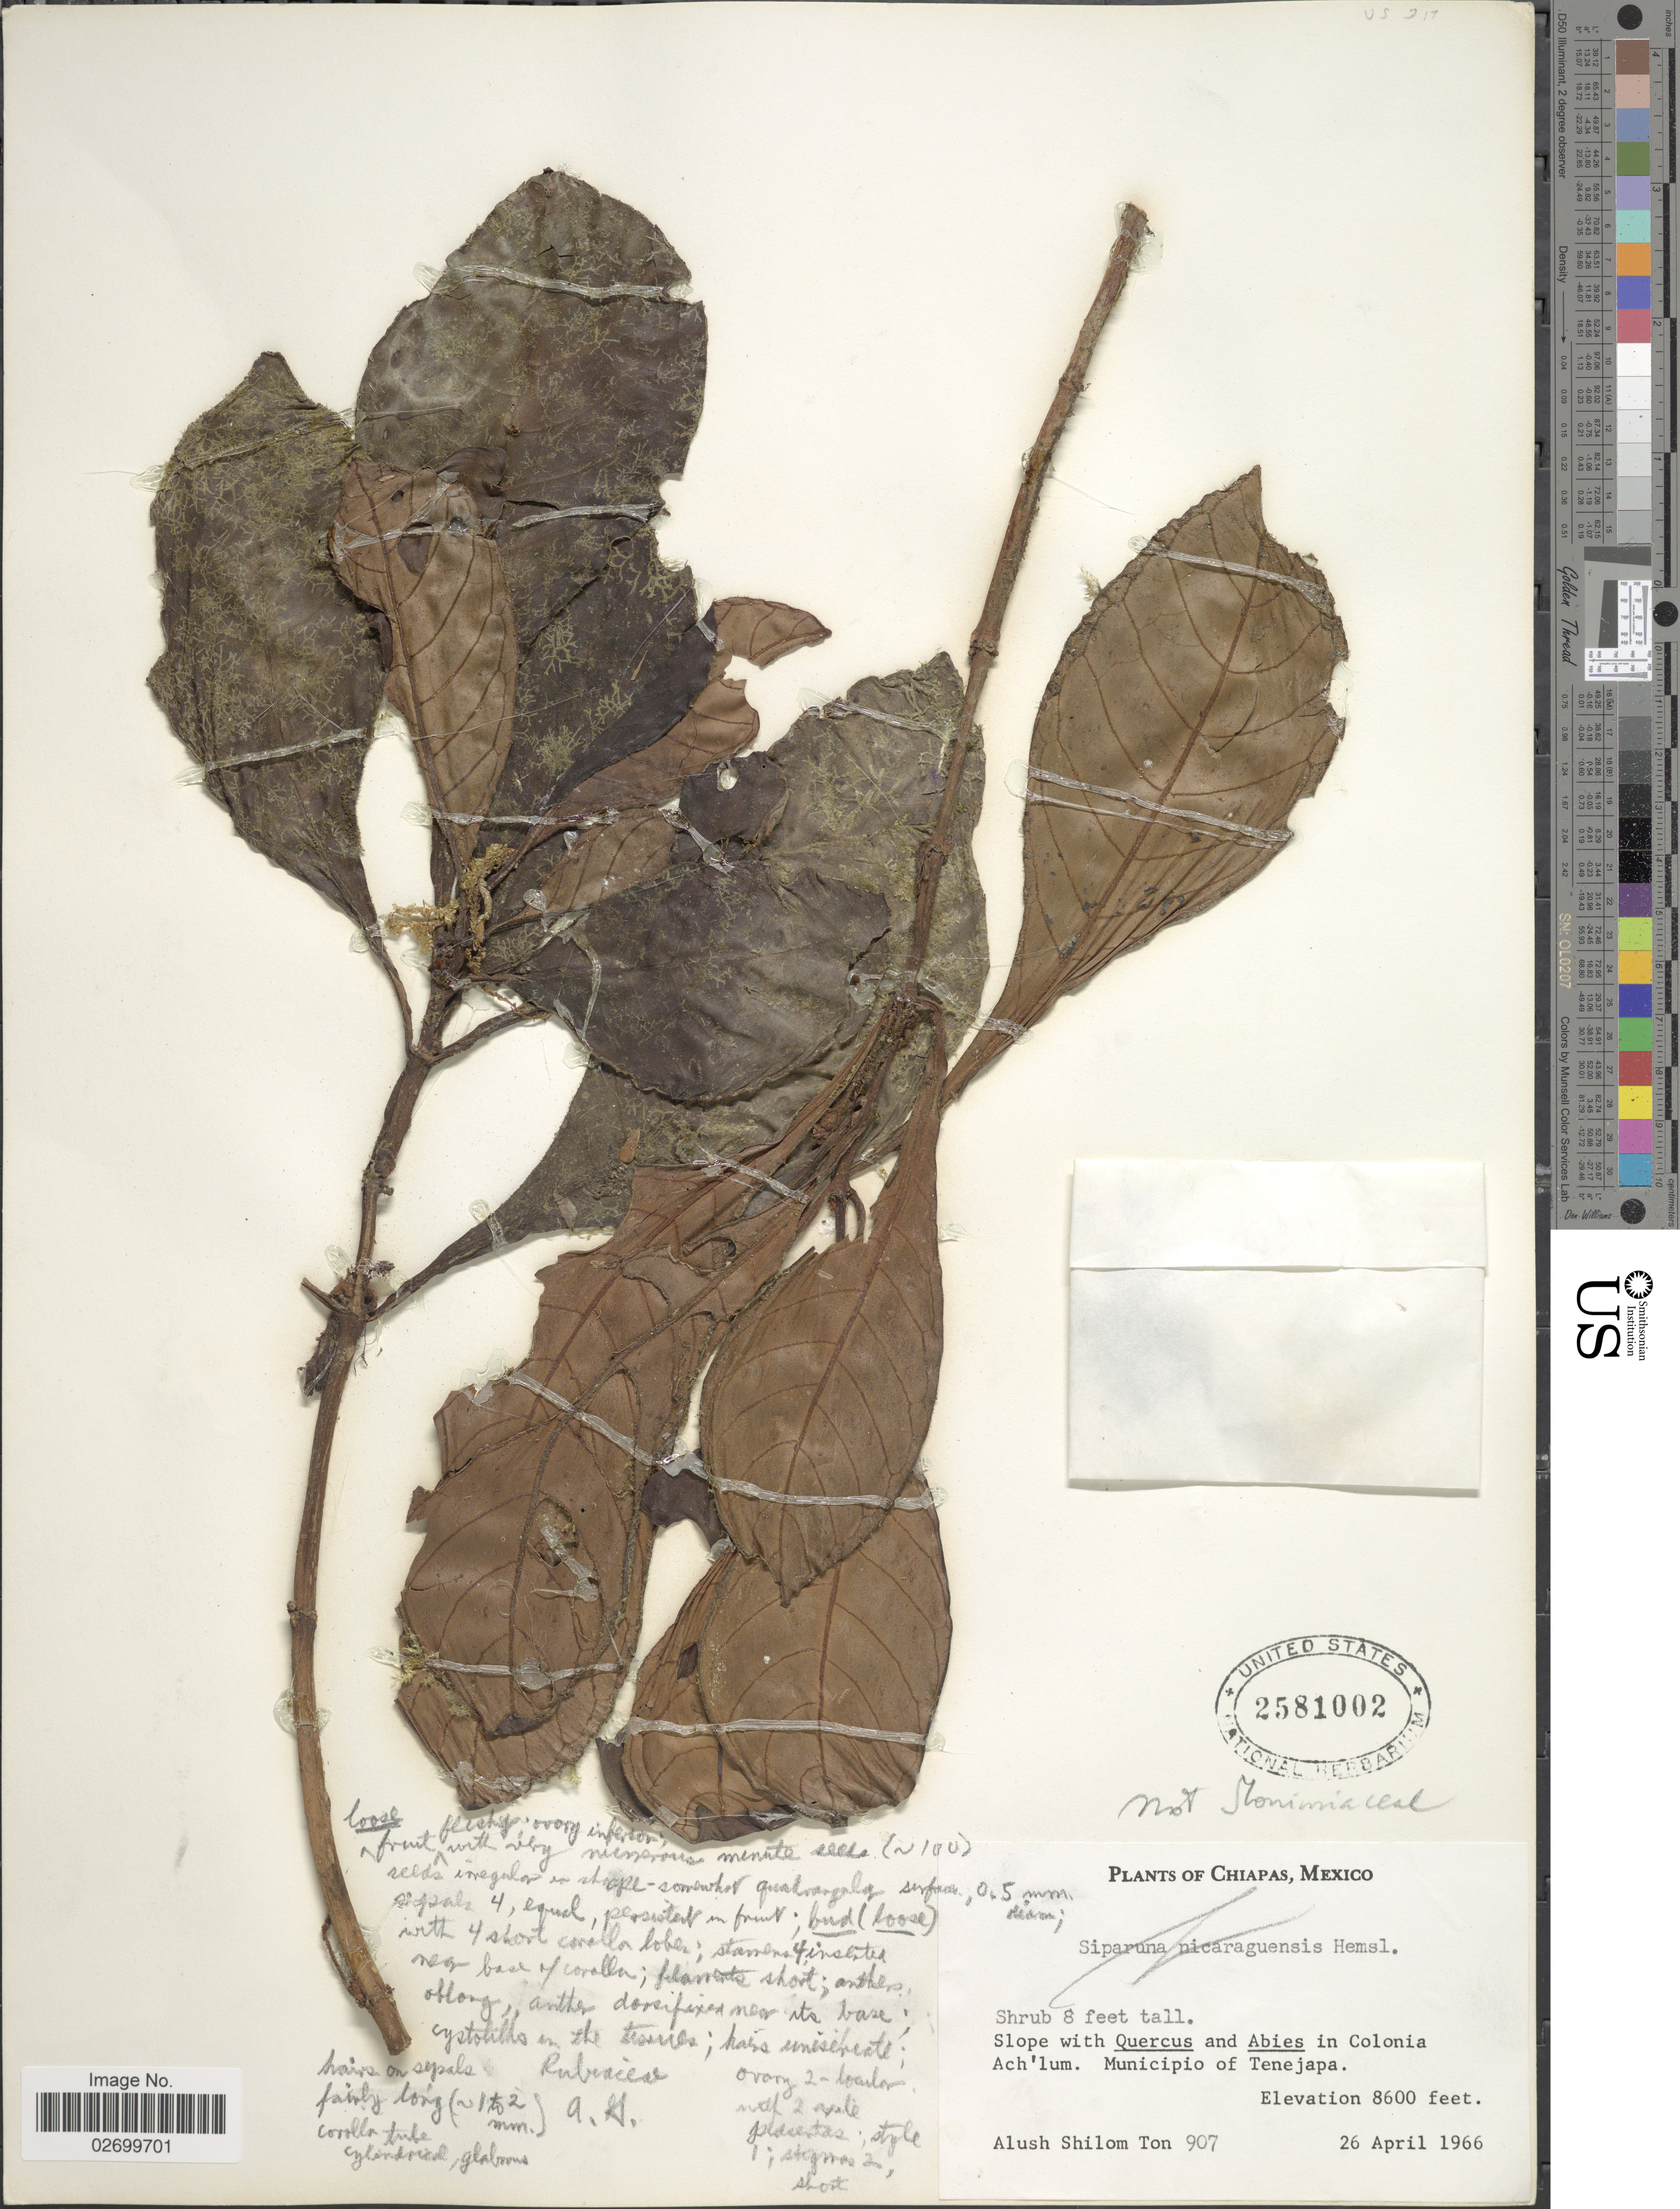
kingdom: Plantae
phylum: Tracheophyta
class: Magnoliopsida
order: Gentianales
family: Rubiaceae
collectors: A. M. Ton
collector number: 907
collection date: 1966-04-26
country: Mexico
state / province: Chiapas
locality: Municipio of Tenejapa.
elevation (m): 2621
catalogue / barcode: US 2581002